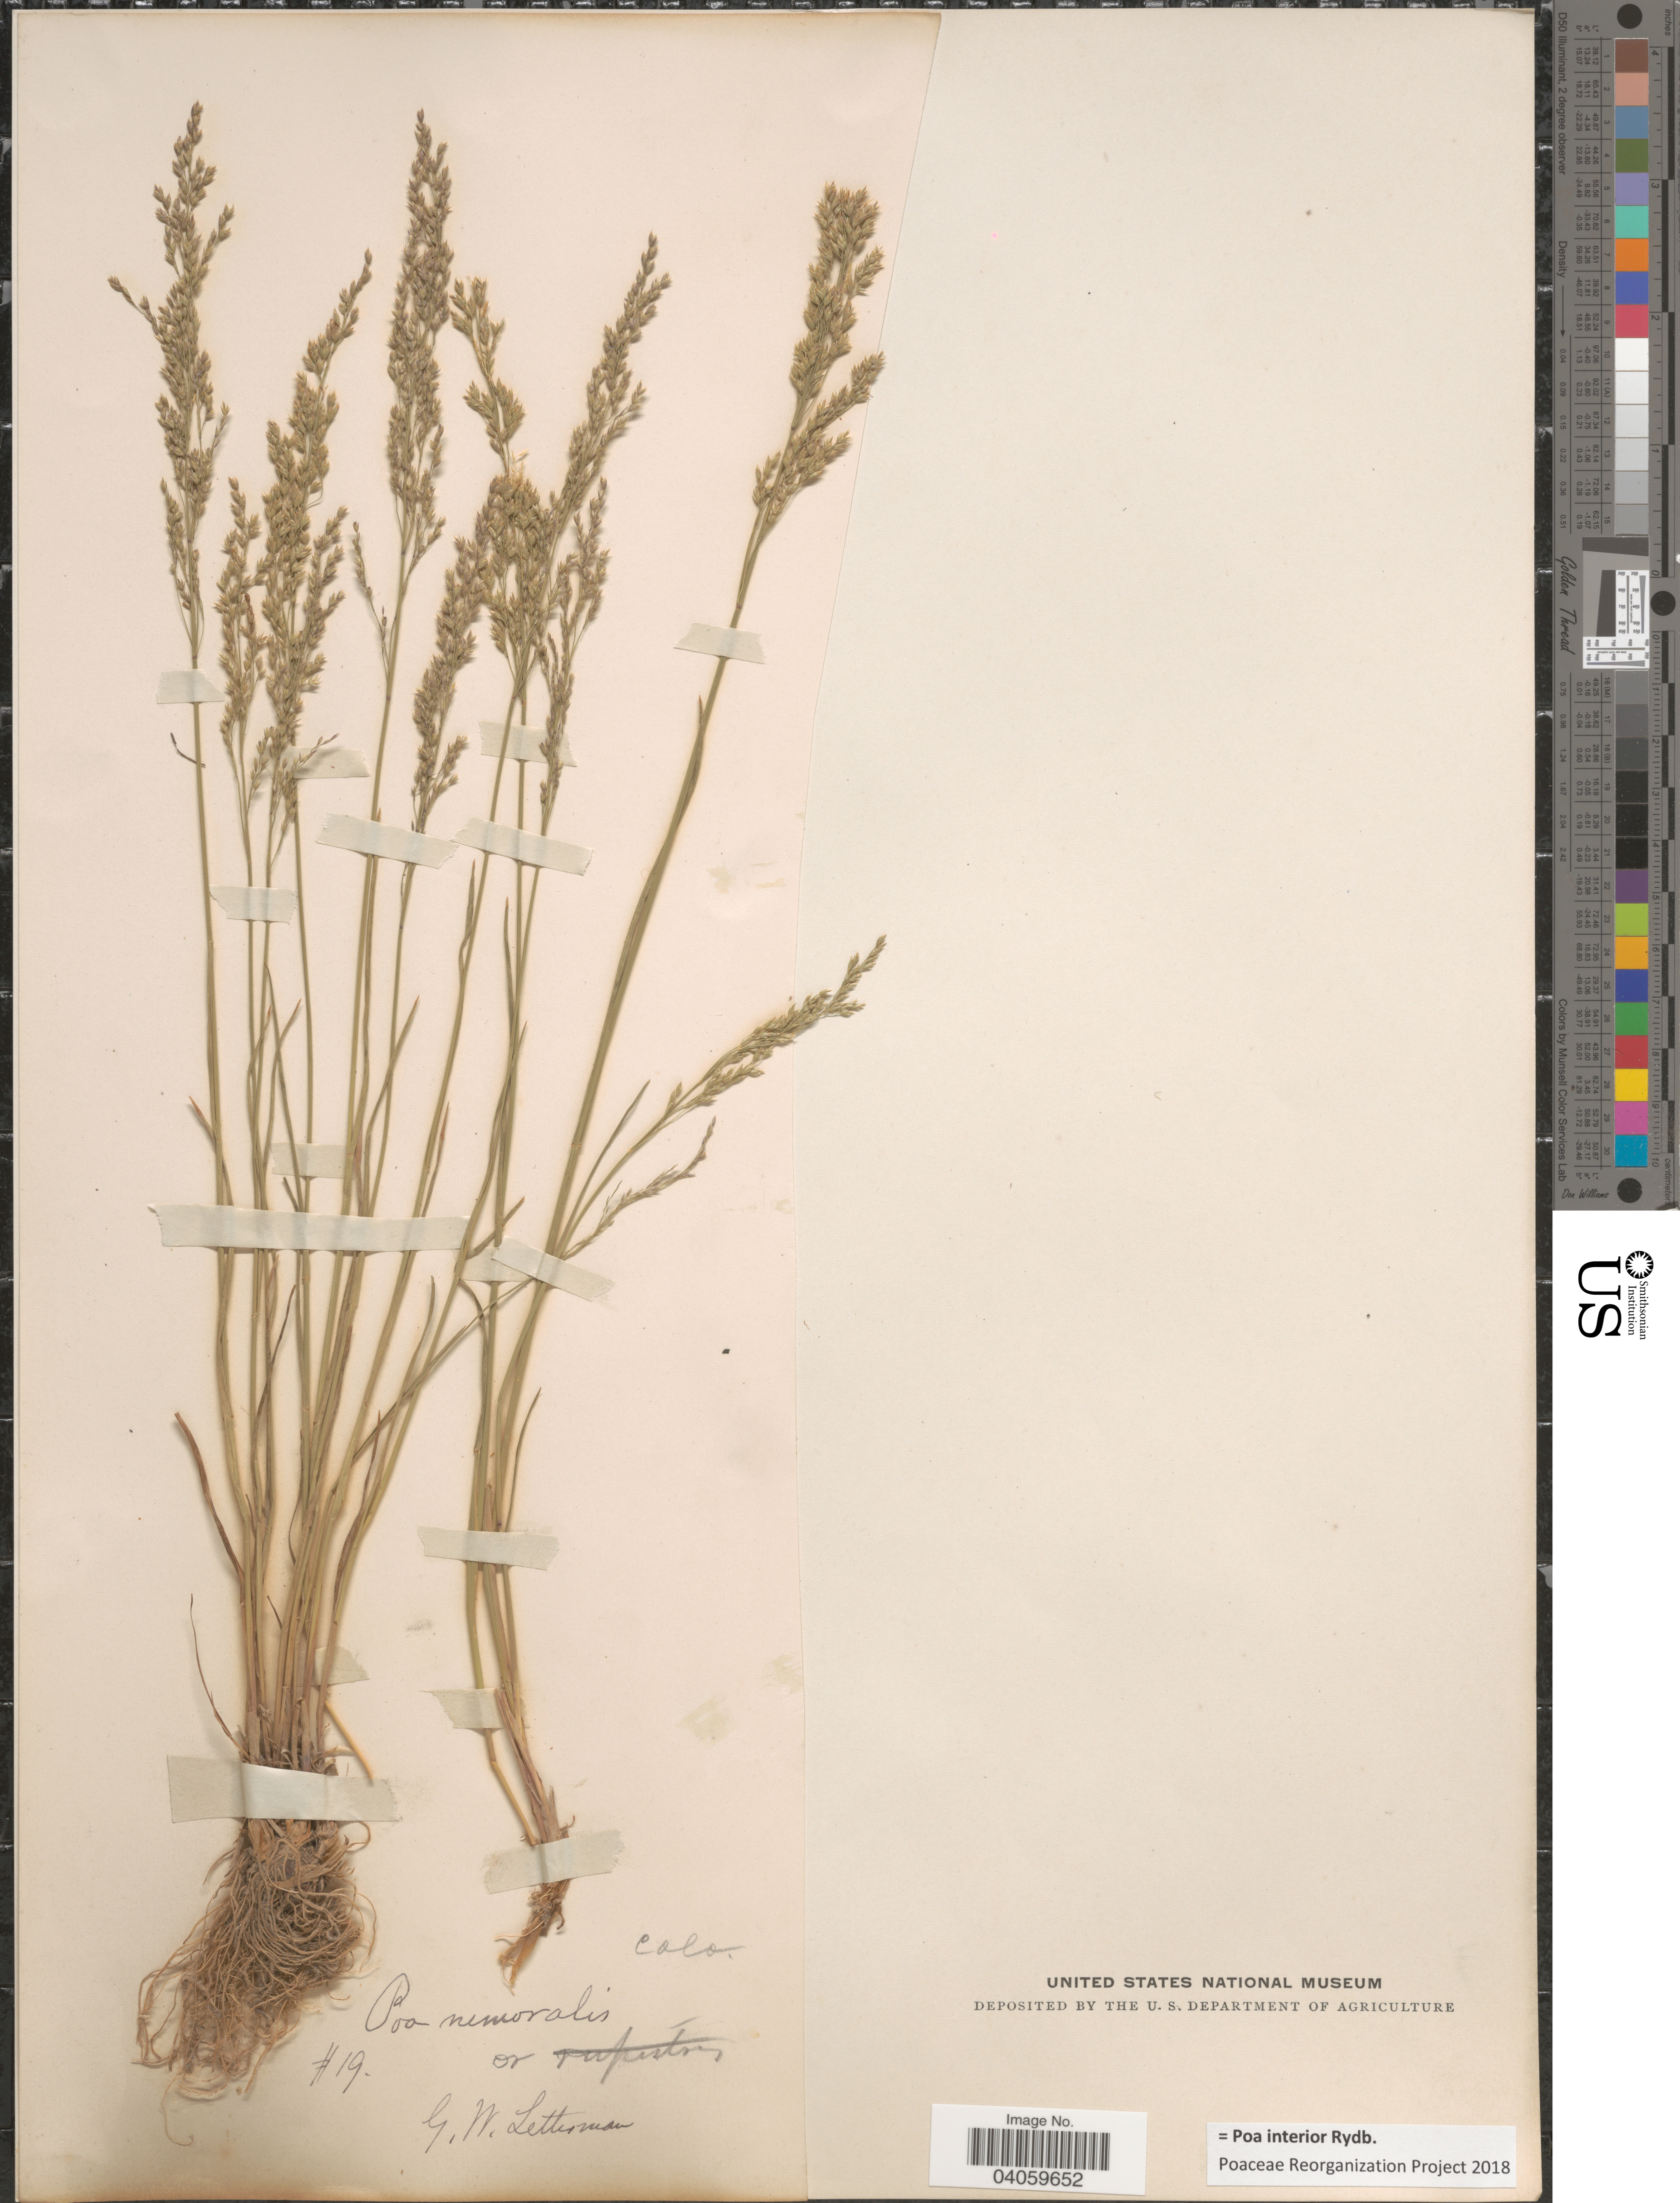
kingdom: Plantae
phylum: Tracheophyta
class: Liliopsida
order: Poales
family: Poaceae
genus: Poa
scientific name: Poa interior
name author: Rydb.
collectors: G. W. Letterman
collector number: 19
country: United States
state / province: Colorado